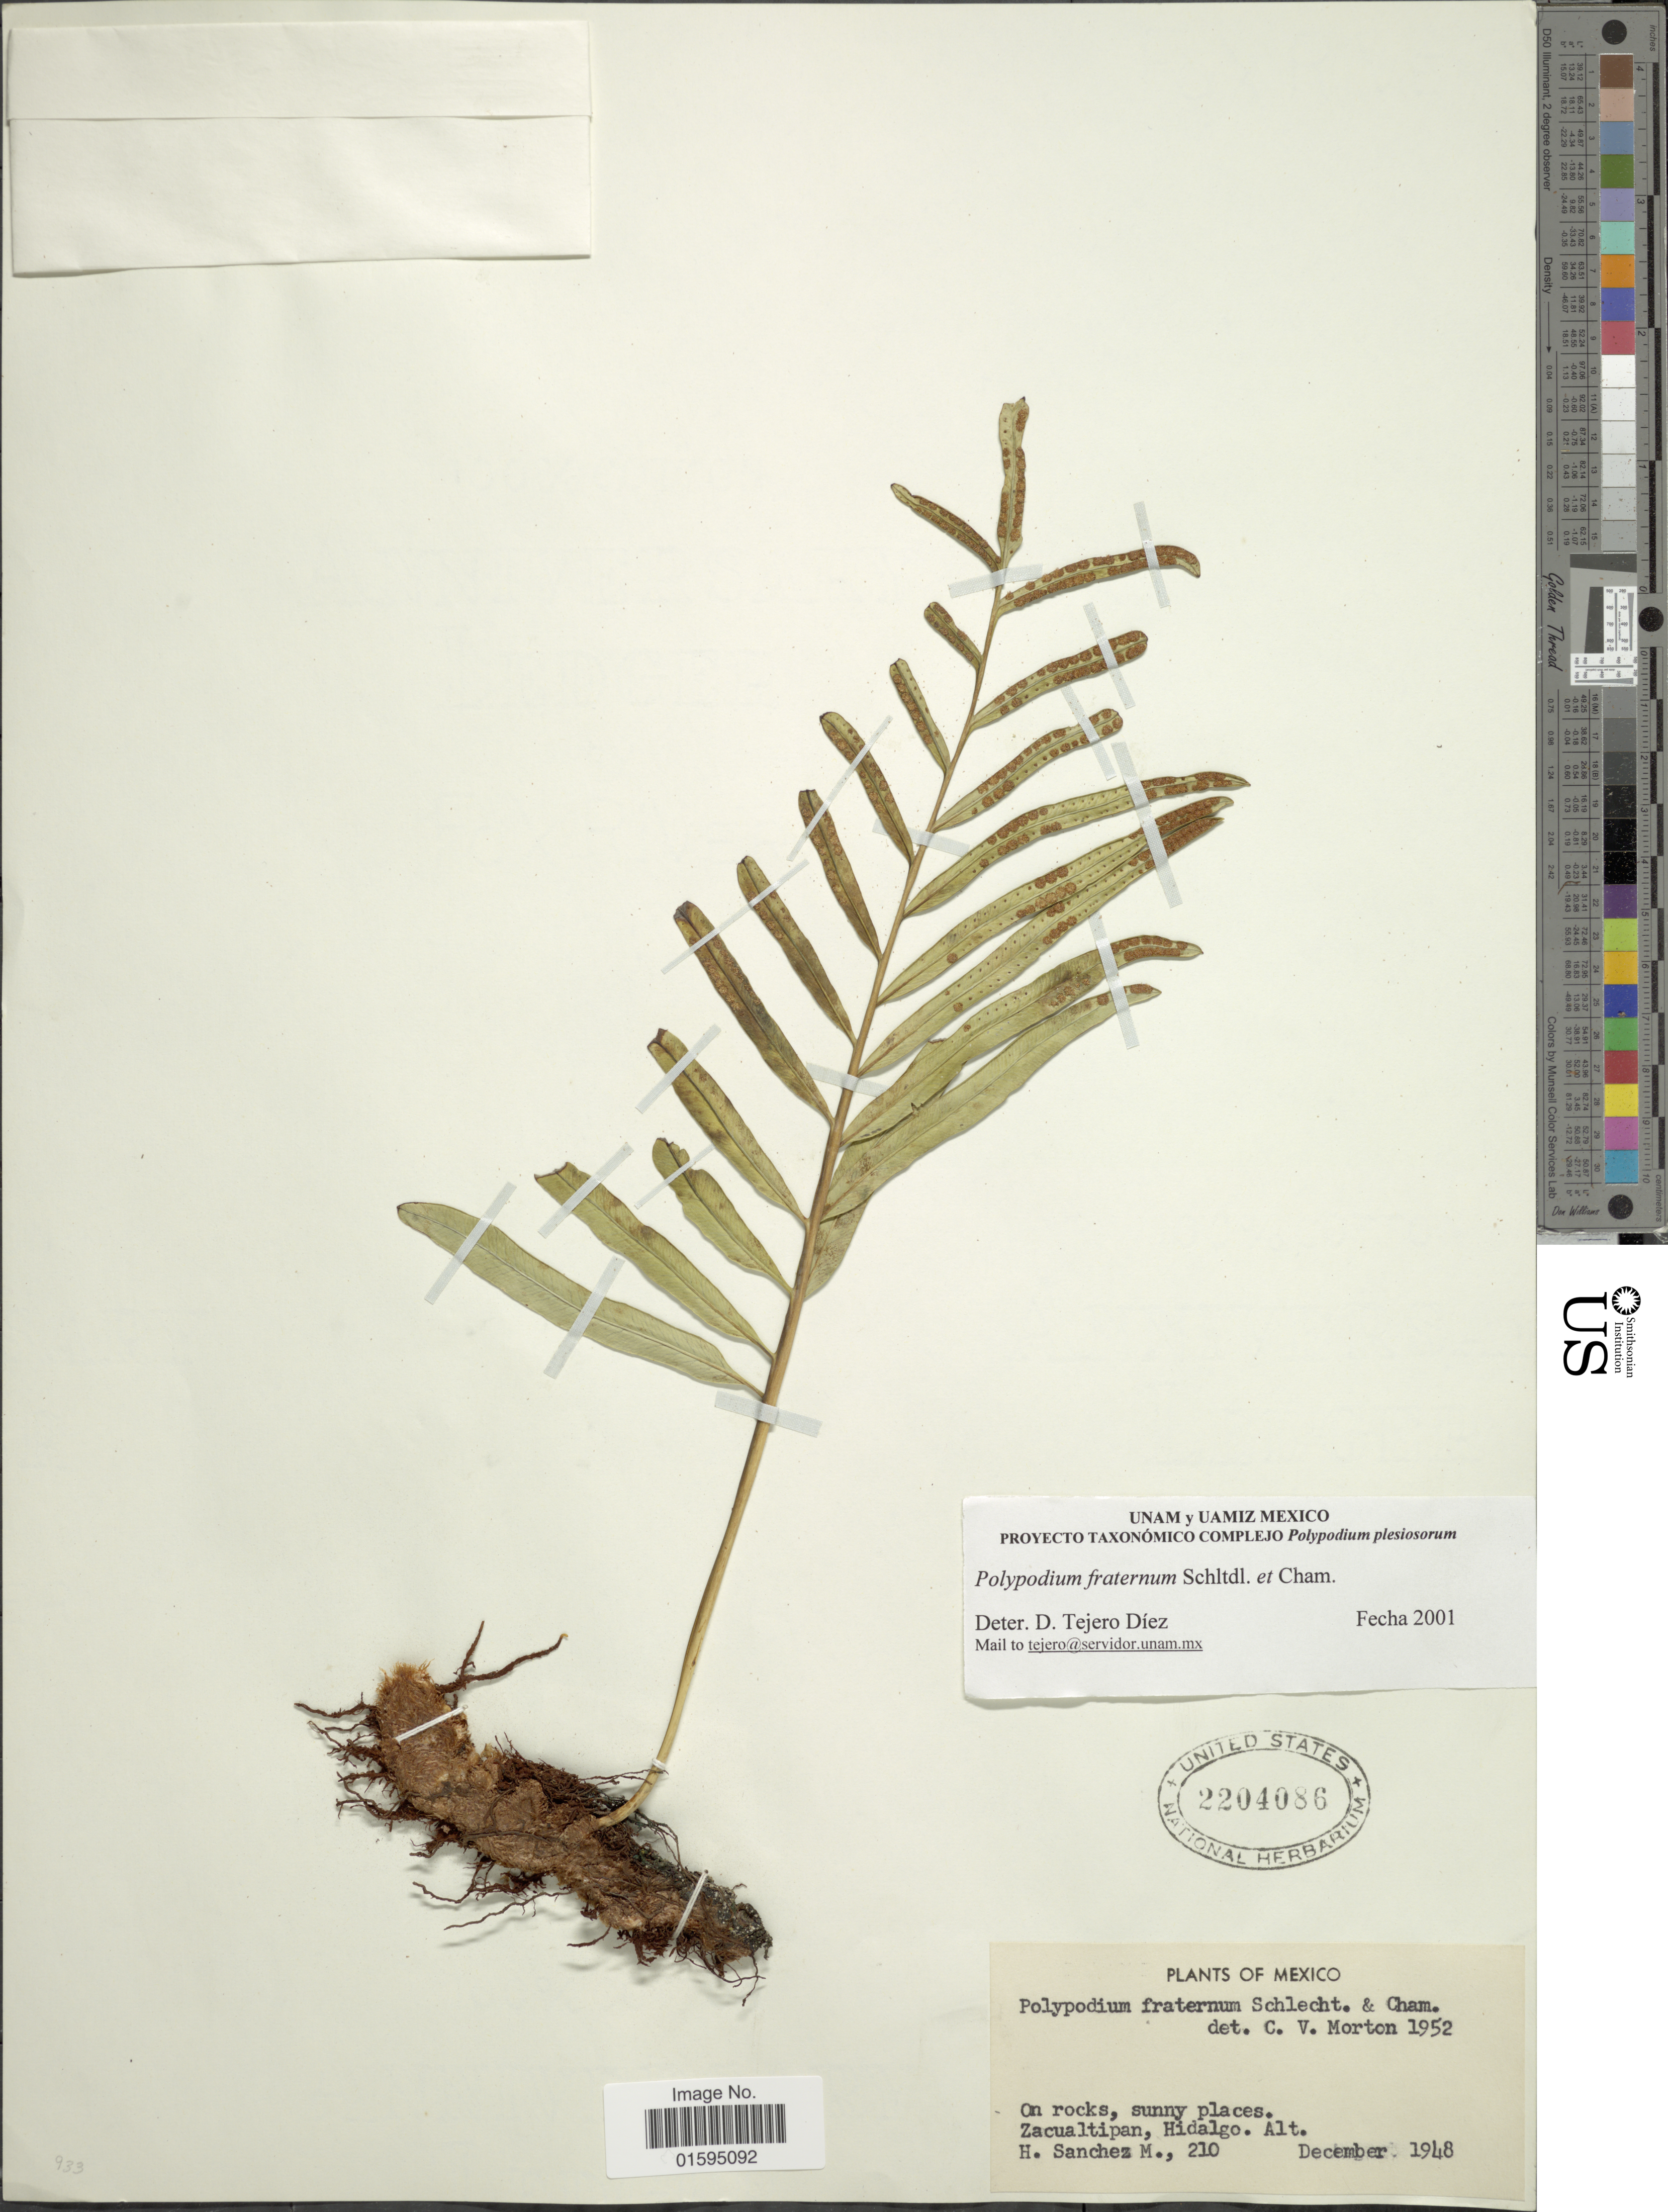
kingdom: Plantae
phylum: Tracheophyta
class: Polypodiopsida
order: Polypodiales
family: Polypodiaceae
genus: Polypodium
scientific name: Polypodium fraternum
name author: Schltdl. & Cham.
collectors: H. Sánchez-Mejorada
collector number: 210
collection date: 1948-12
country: Mexico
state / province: Hidalgo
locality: Zacualtipan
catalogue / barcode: US 2204086